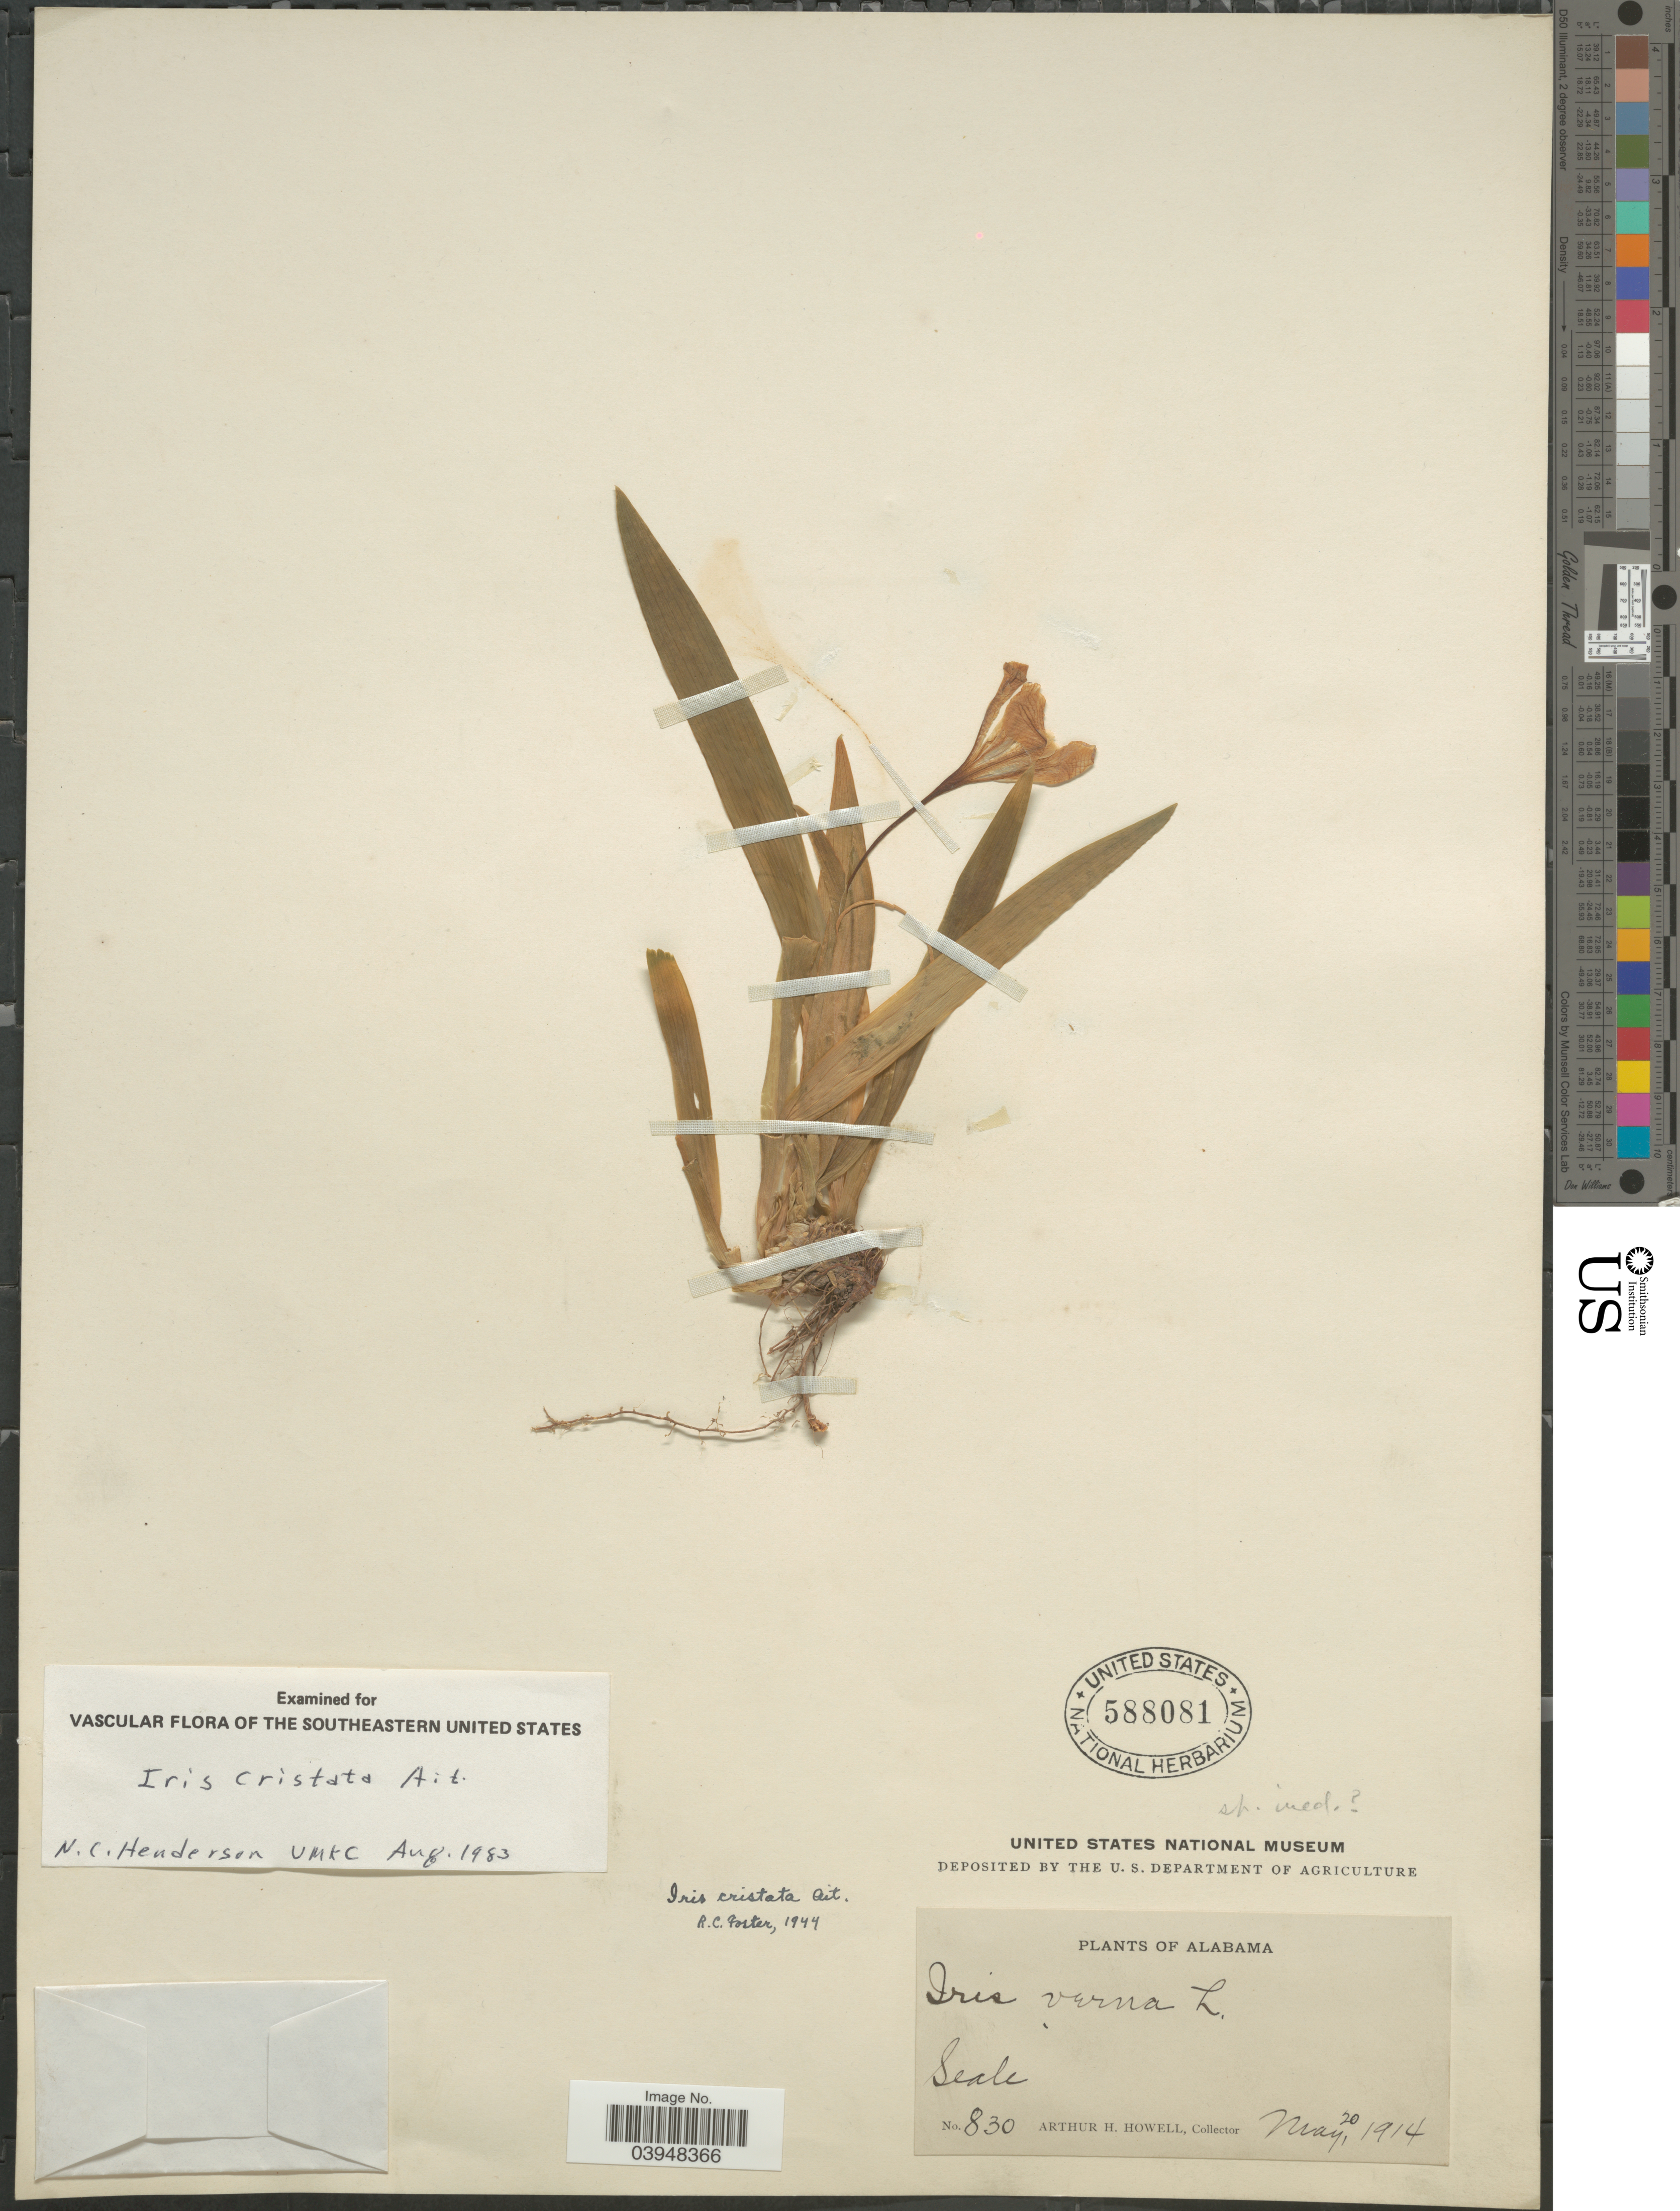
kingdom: Plantae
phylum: Tracheophyta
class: Liliopsida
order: Asparagales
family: Iridaceae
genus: Iris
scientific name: Iris cristata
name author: Aiton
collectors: A. Howell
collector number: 830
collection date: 1914-05-20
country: United States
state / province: Alabama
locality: Seale.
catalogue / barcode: US 588081